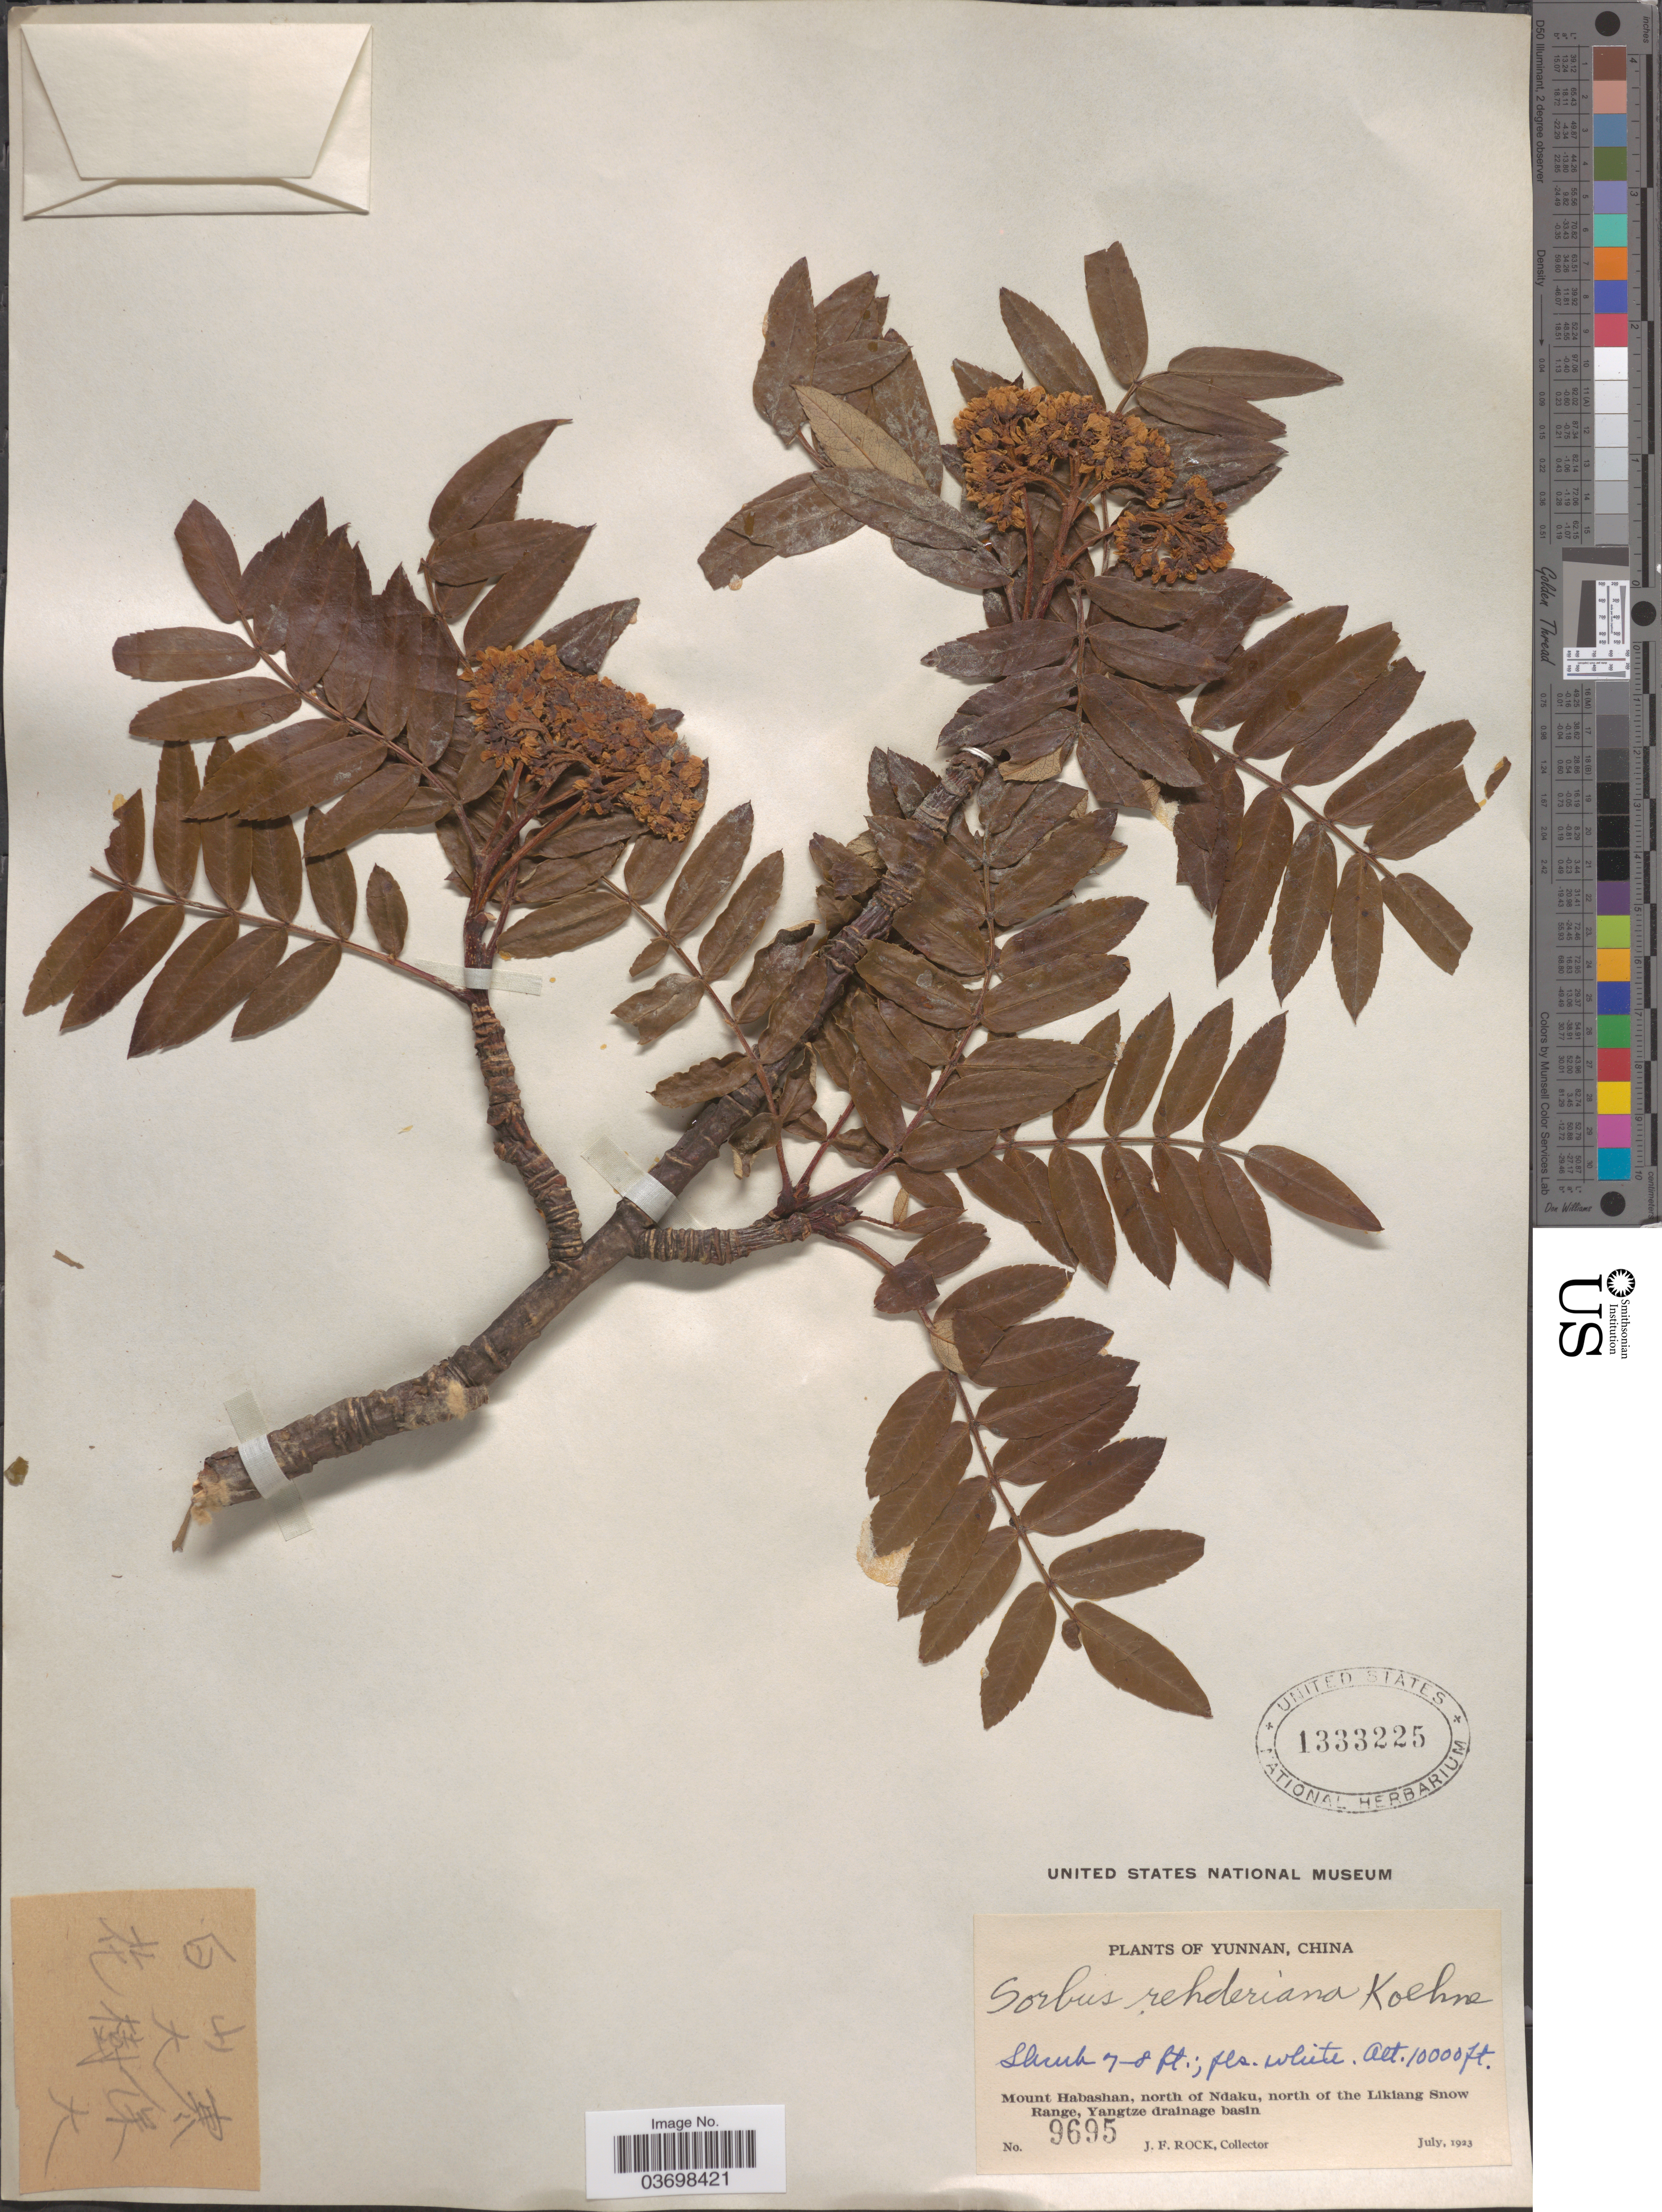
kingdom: Plantae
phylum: Tracheophyta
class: Magnoliopsida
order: Rosales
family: Rosaceae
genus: Sorbus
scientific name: Sorbus rehderiana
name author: Koehne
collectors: J. Rock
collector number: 9695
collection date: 1923-07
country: China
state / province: Yunnan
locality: Mount Habashan, north of Ndaku, north of the Likiang Snow Range, Yangtze drainage basin.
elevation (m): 3048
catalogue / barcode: US 1333225